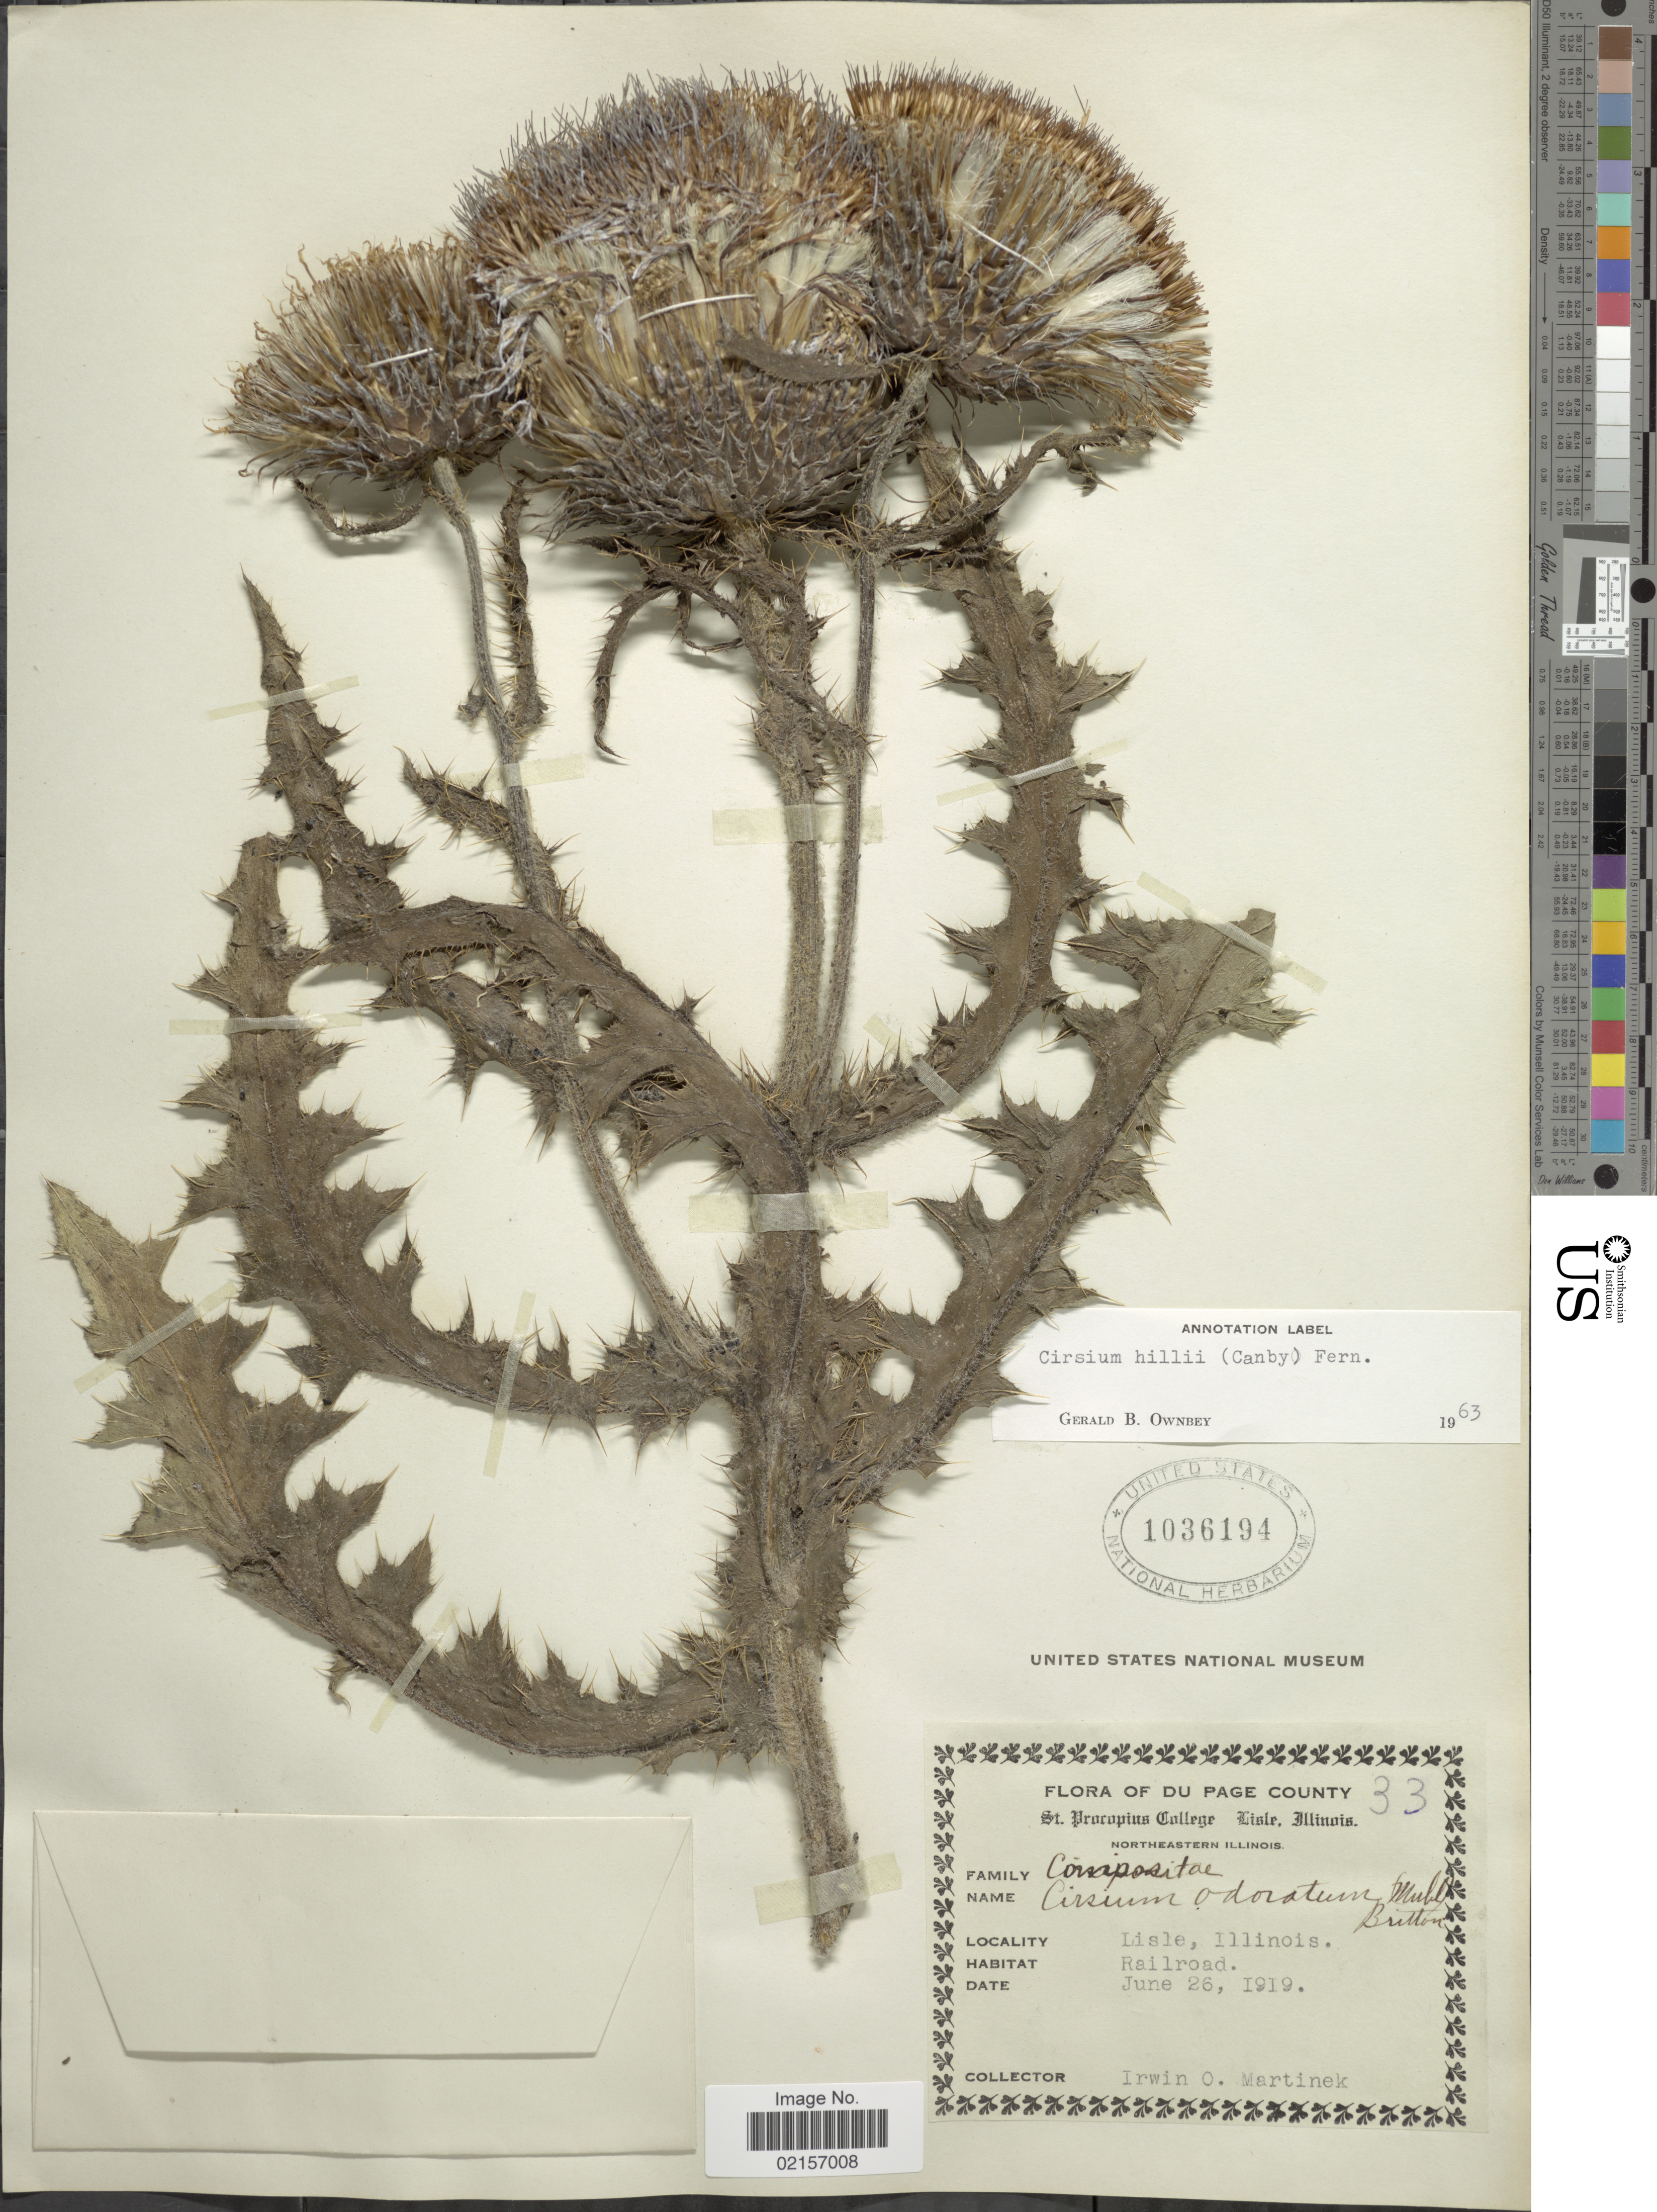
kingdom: Plantae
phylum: Tracheophyta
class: Magnoliopsida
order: Asterales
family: Asteraceae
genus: Cirsium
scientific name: Cirsium pumilum var. hillii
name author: (Canby) B. Boivin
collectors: I. Martinek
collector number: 33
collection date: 1919-06-26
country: United States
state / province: Illinois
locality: Du Page County,Northeastern Illinois, Lisle, Railroad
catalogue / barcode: US 1036194